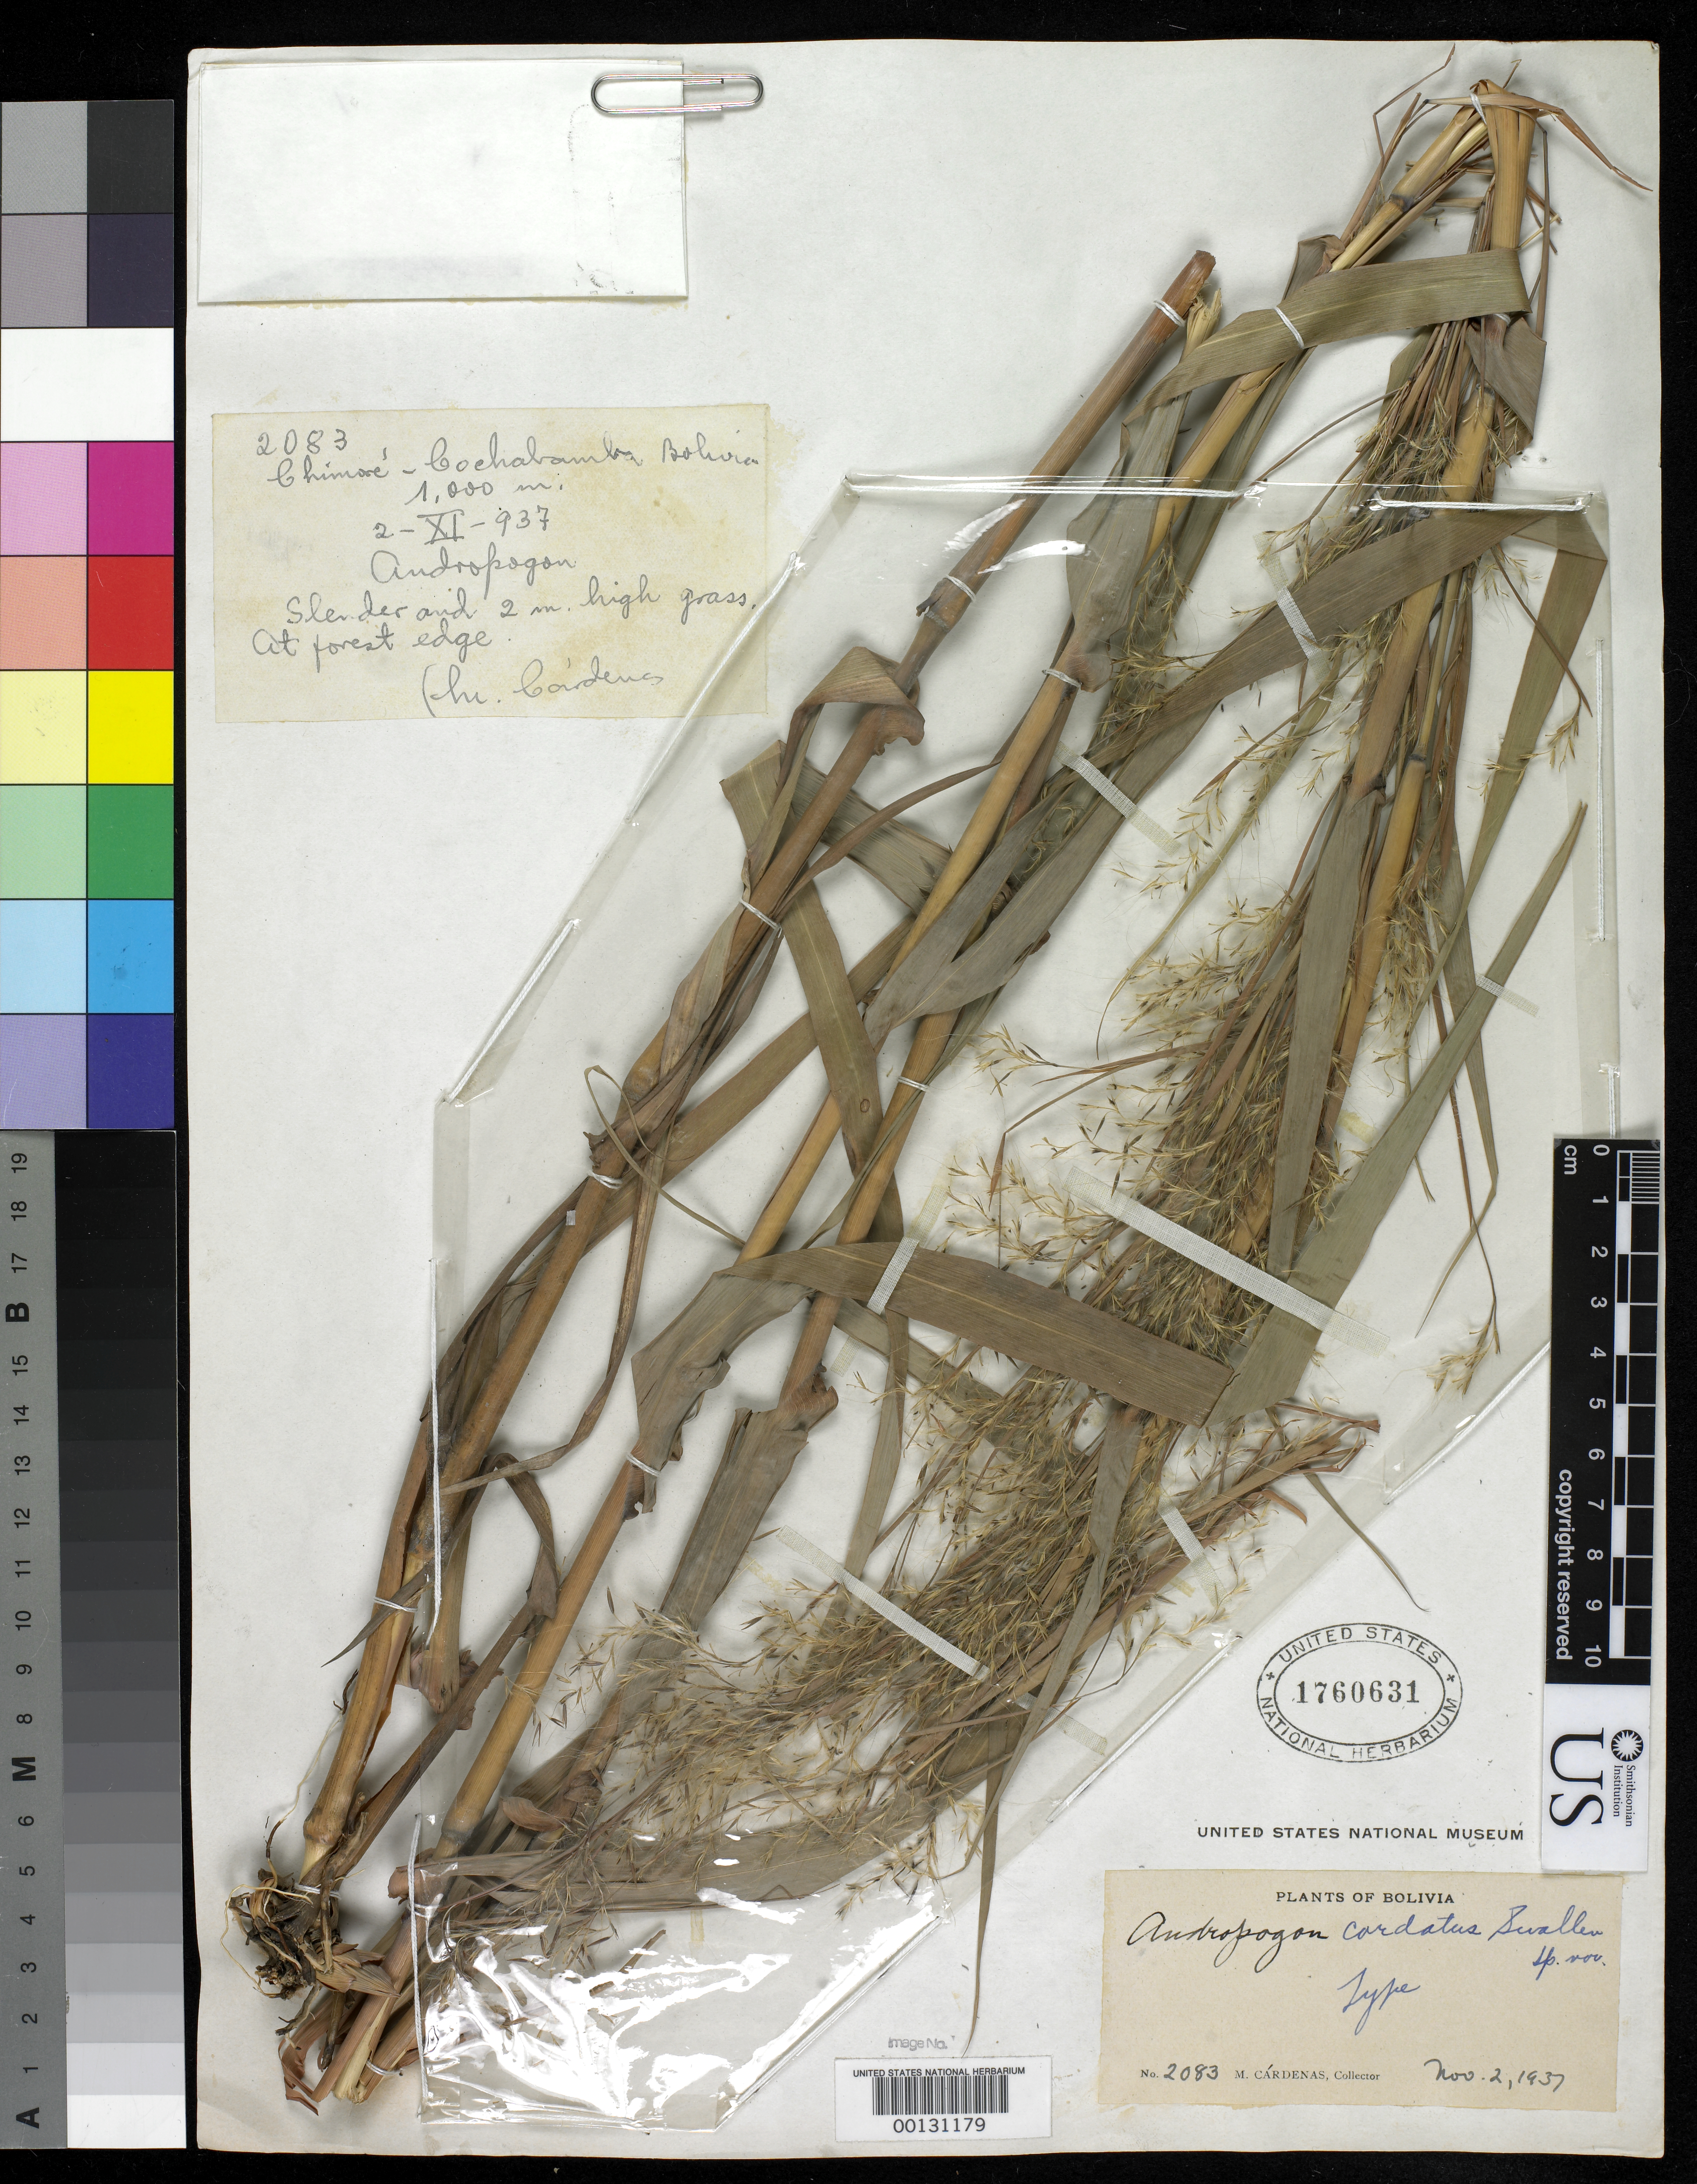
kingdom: Plantae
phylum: Tracheophyta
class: Liliopsida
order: Poales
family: Poaceae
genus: Andropogon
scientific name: Andropogon cordatus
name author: Swallen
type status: Holotype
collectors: M. Cárdenas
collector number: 2083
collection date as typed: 02 Nov 1937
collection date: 1937-11-02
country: Bolivia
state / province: Cochabamba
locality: Chimore.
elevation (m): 1000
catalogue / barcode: US 1760631